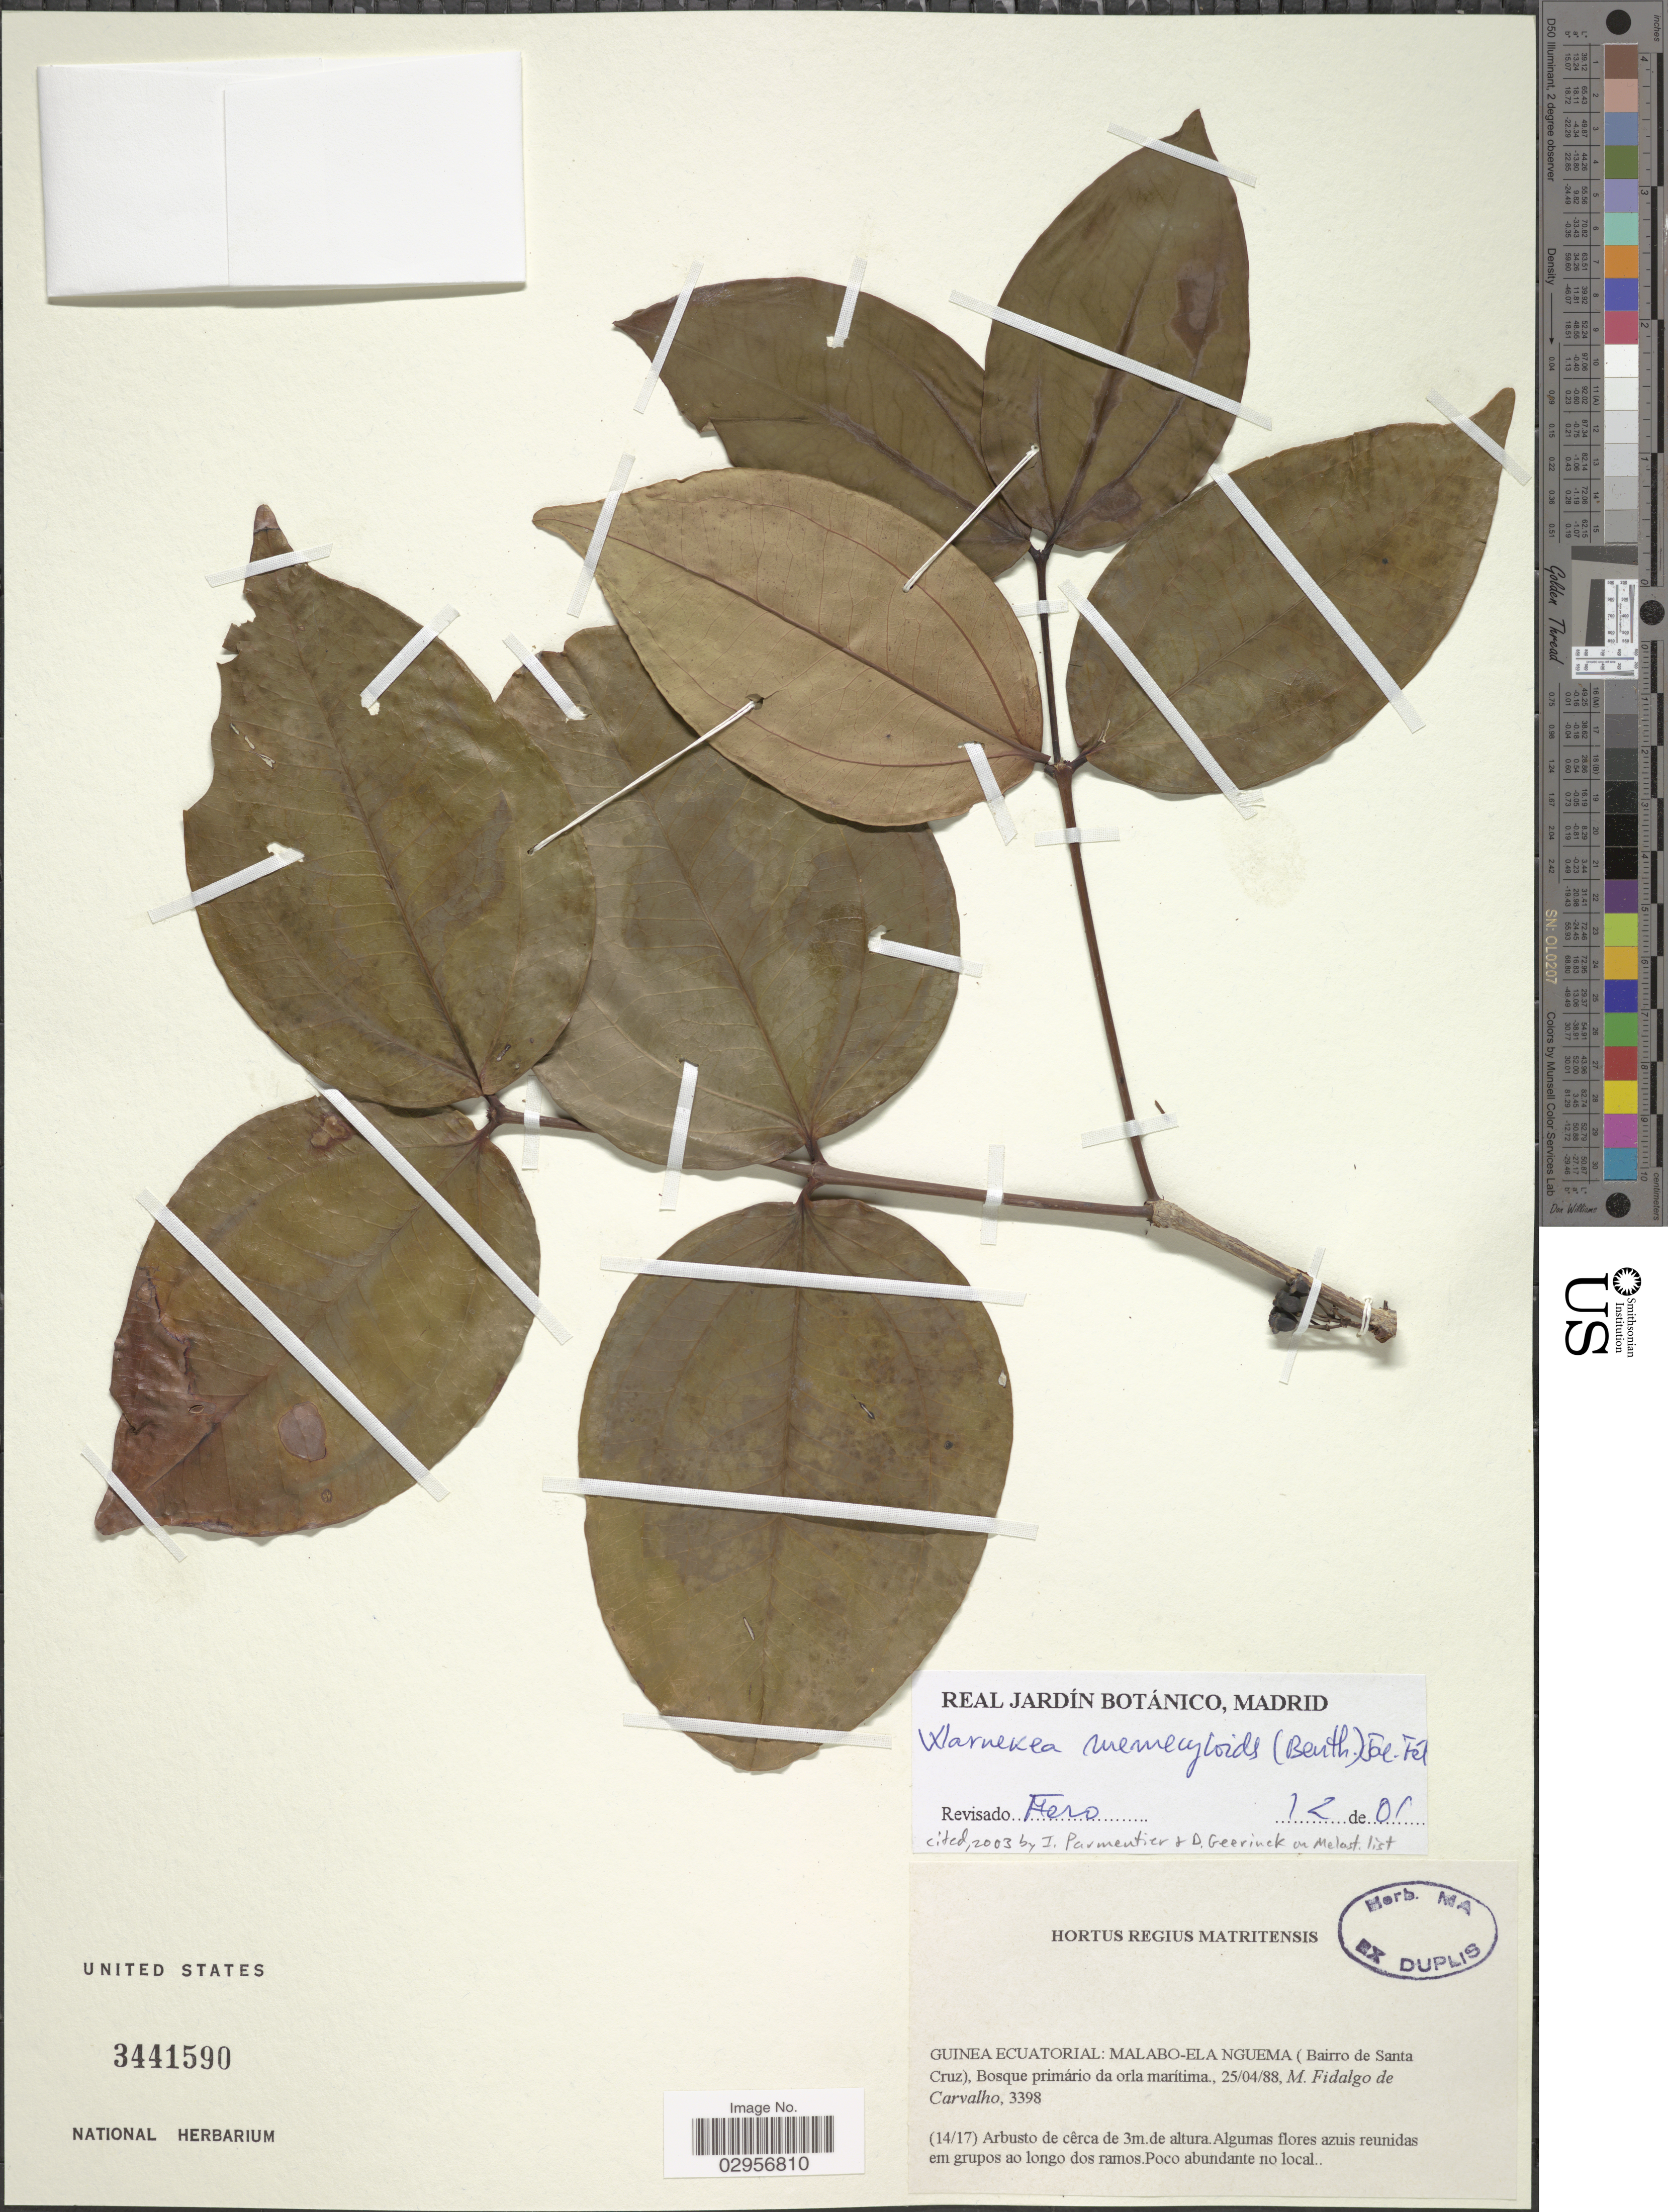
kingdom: Plantae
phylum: Tracheophyta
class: Magnoliopsida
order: Myrtales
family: Melastomataceae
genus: Warneckea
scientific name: Warneckea memecyloides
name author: (Benth.) Jacq.-Fél.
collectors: M. F. Carvalho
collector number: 3398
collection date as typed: Transcribed d/m/y: 25/4/88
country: Equatorial Guinea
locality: Guinea Ecuatorial: Malabo-Ela Nguema (Bairro de Santa Cruz).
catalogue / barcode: US 3441590